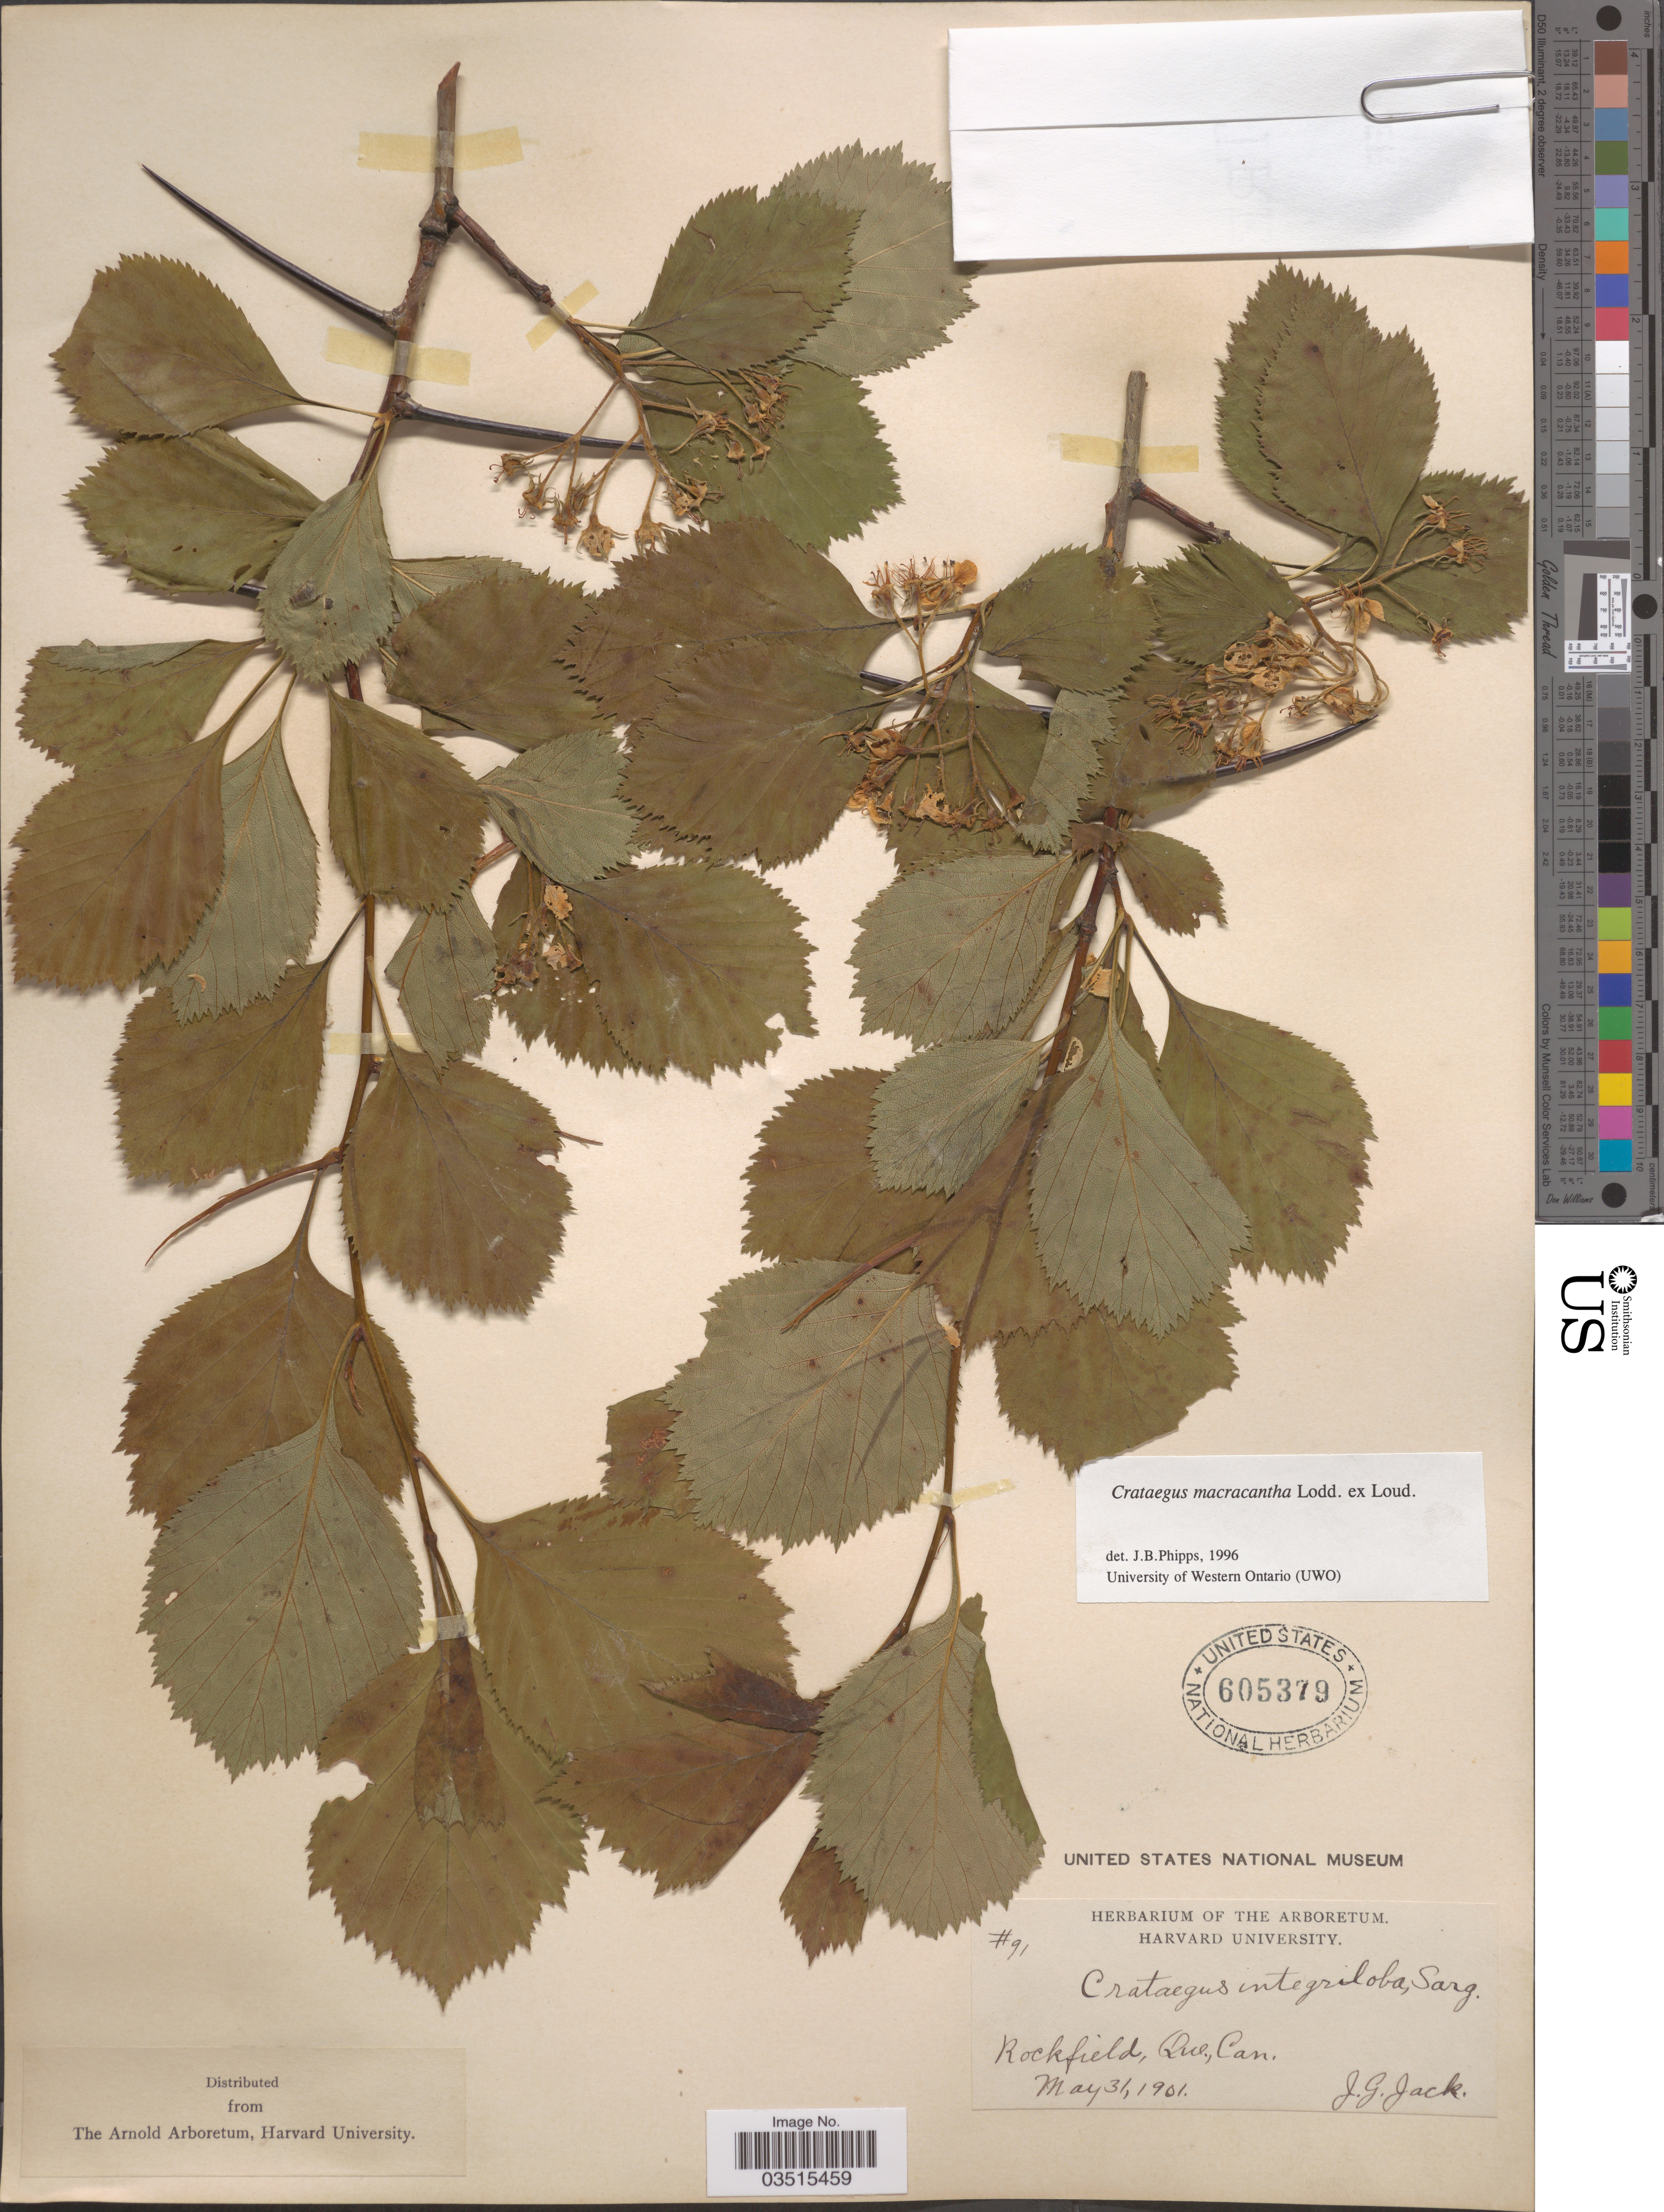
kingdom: Plantae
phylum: Tracheophyta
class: Magnoliopsida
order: Rosales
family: Rosaceae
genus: Crataegus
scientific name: Crataegus macracantha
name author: (Lindl.) Lodd. ex Loudon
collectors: J. G. Jack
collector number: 31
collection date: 1901-05-31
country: Canada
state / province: Quebec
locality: Rockfield.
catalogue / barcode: US 605379